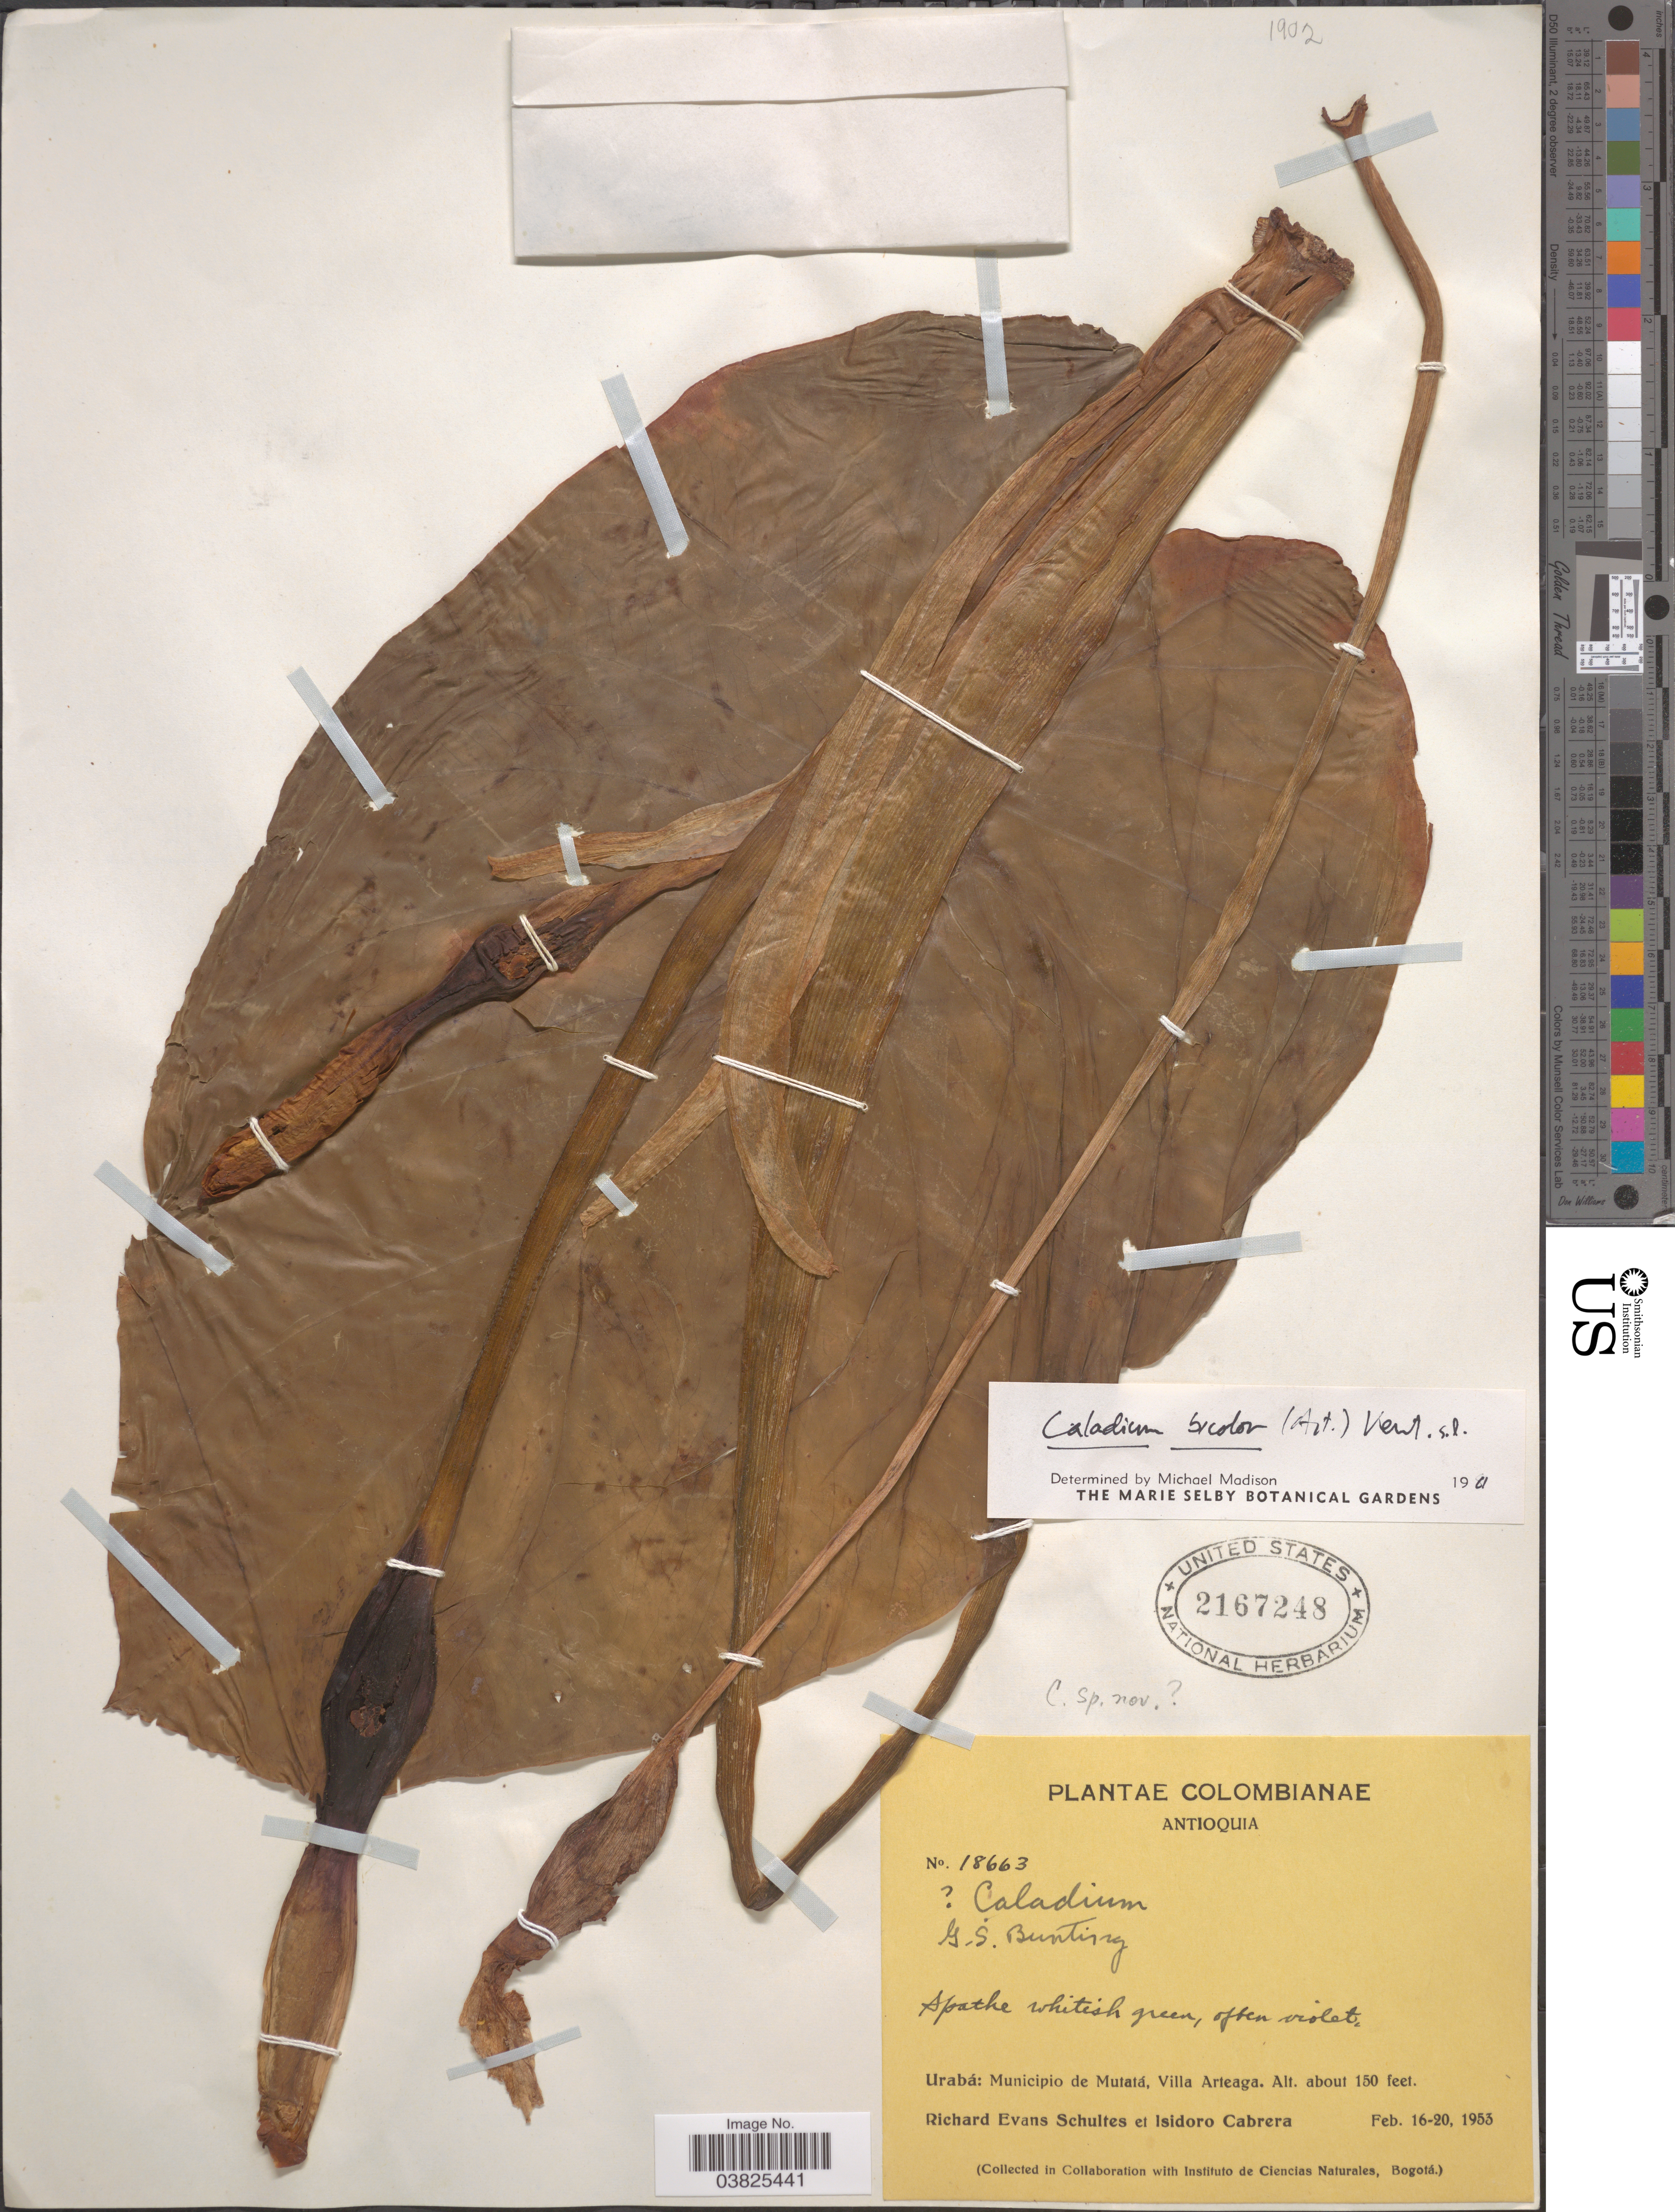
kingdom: Plantae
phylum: Tracheophyta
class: Liliopsida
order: Alismatales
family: Araceae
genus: Caladium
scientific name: Caladium bicolor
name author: (Aiton) Vent.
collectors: R. E. Schultes & I. Cabrera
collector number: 18663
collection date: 1953-02-16/1953-02-20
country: Colombia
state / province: Antioquia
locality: Urabá: Municipio de Mutatá, Villa Arteaga.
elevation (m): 46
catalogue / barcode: US 2167248